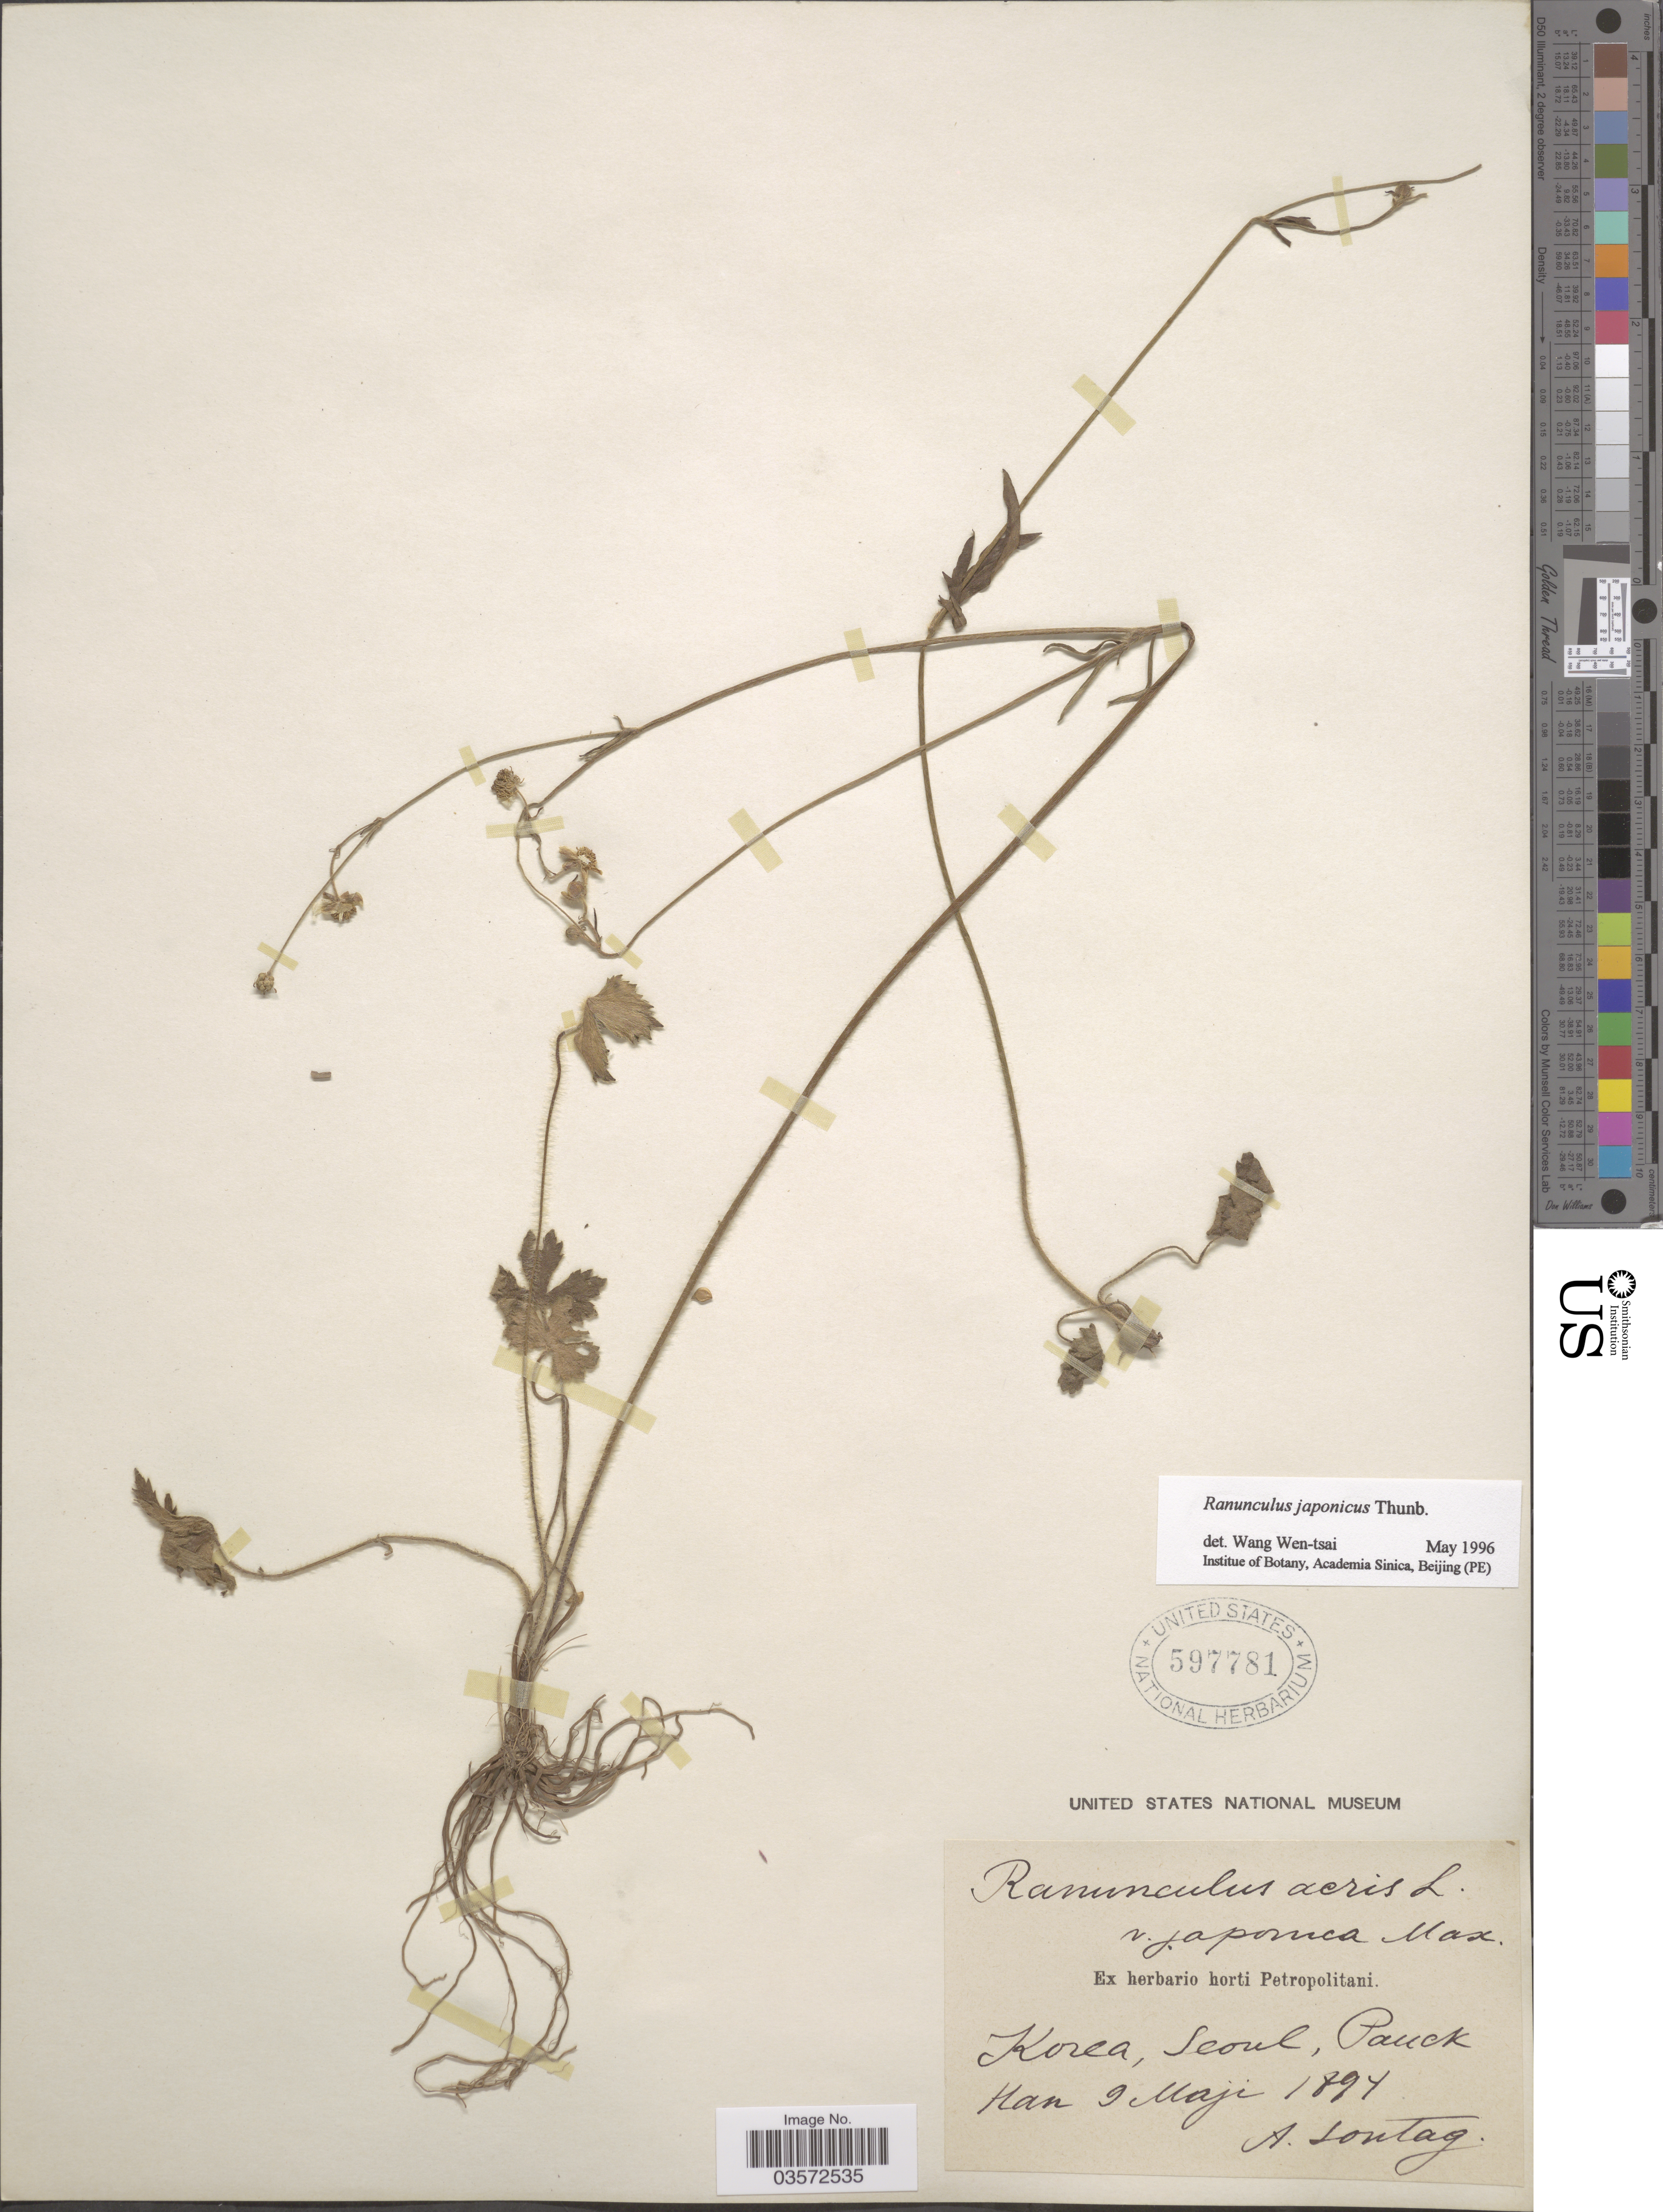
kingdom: Plantae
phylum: Tracheophyta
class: Magnoliopsida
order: Ranunculales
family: Ranunculaceae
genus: Ranunculus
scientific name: Ranunculus japonicus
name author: Thunb.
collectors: A. Sontag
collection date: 1894-05-09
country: South Korea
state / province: Seoul Special City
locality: Seoul, Pauck Han.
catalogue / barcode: US 597781